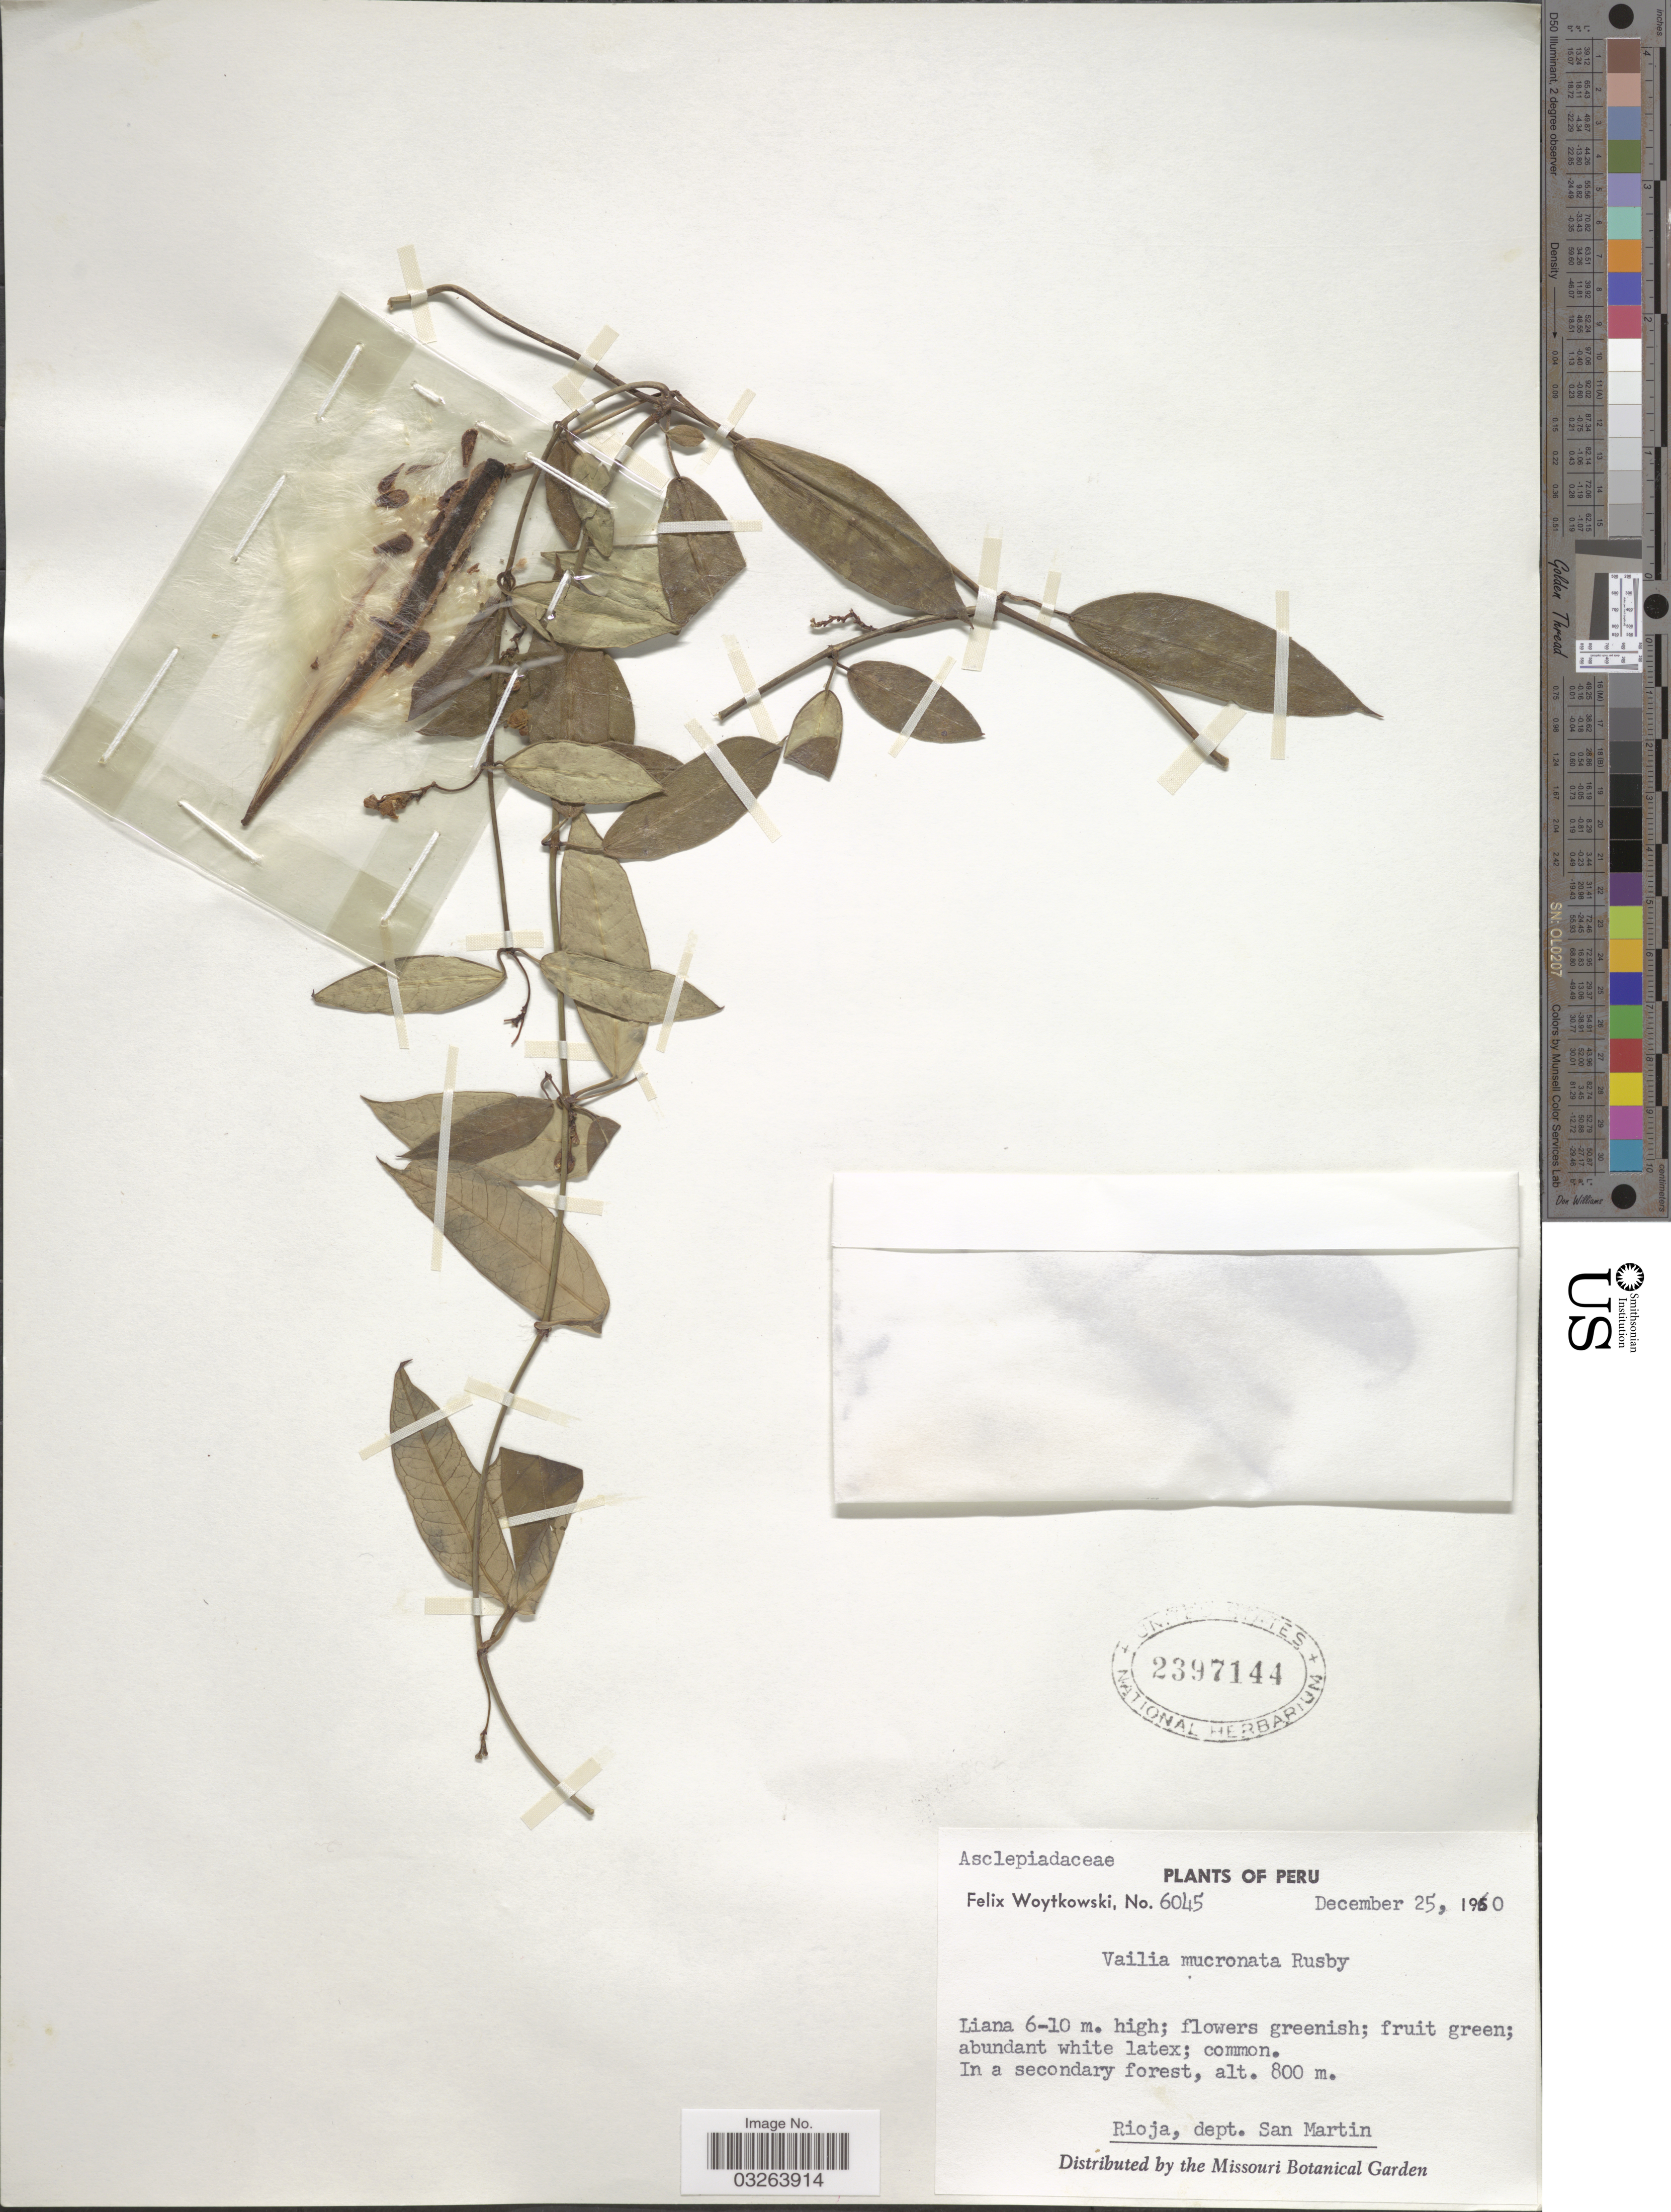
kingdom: Plantae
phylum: Tracheophyta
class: Magnoliopsida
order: Gentianales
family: Apocynaceae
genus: Vailia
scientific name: Vailia mucronata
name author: Rusby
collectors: F. Woytkowski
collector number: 6045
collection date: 1960-12-25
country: Peru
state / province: San Martín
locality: Rioja, dept. San Martin.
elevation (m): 800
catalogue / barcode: US 2397144